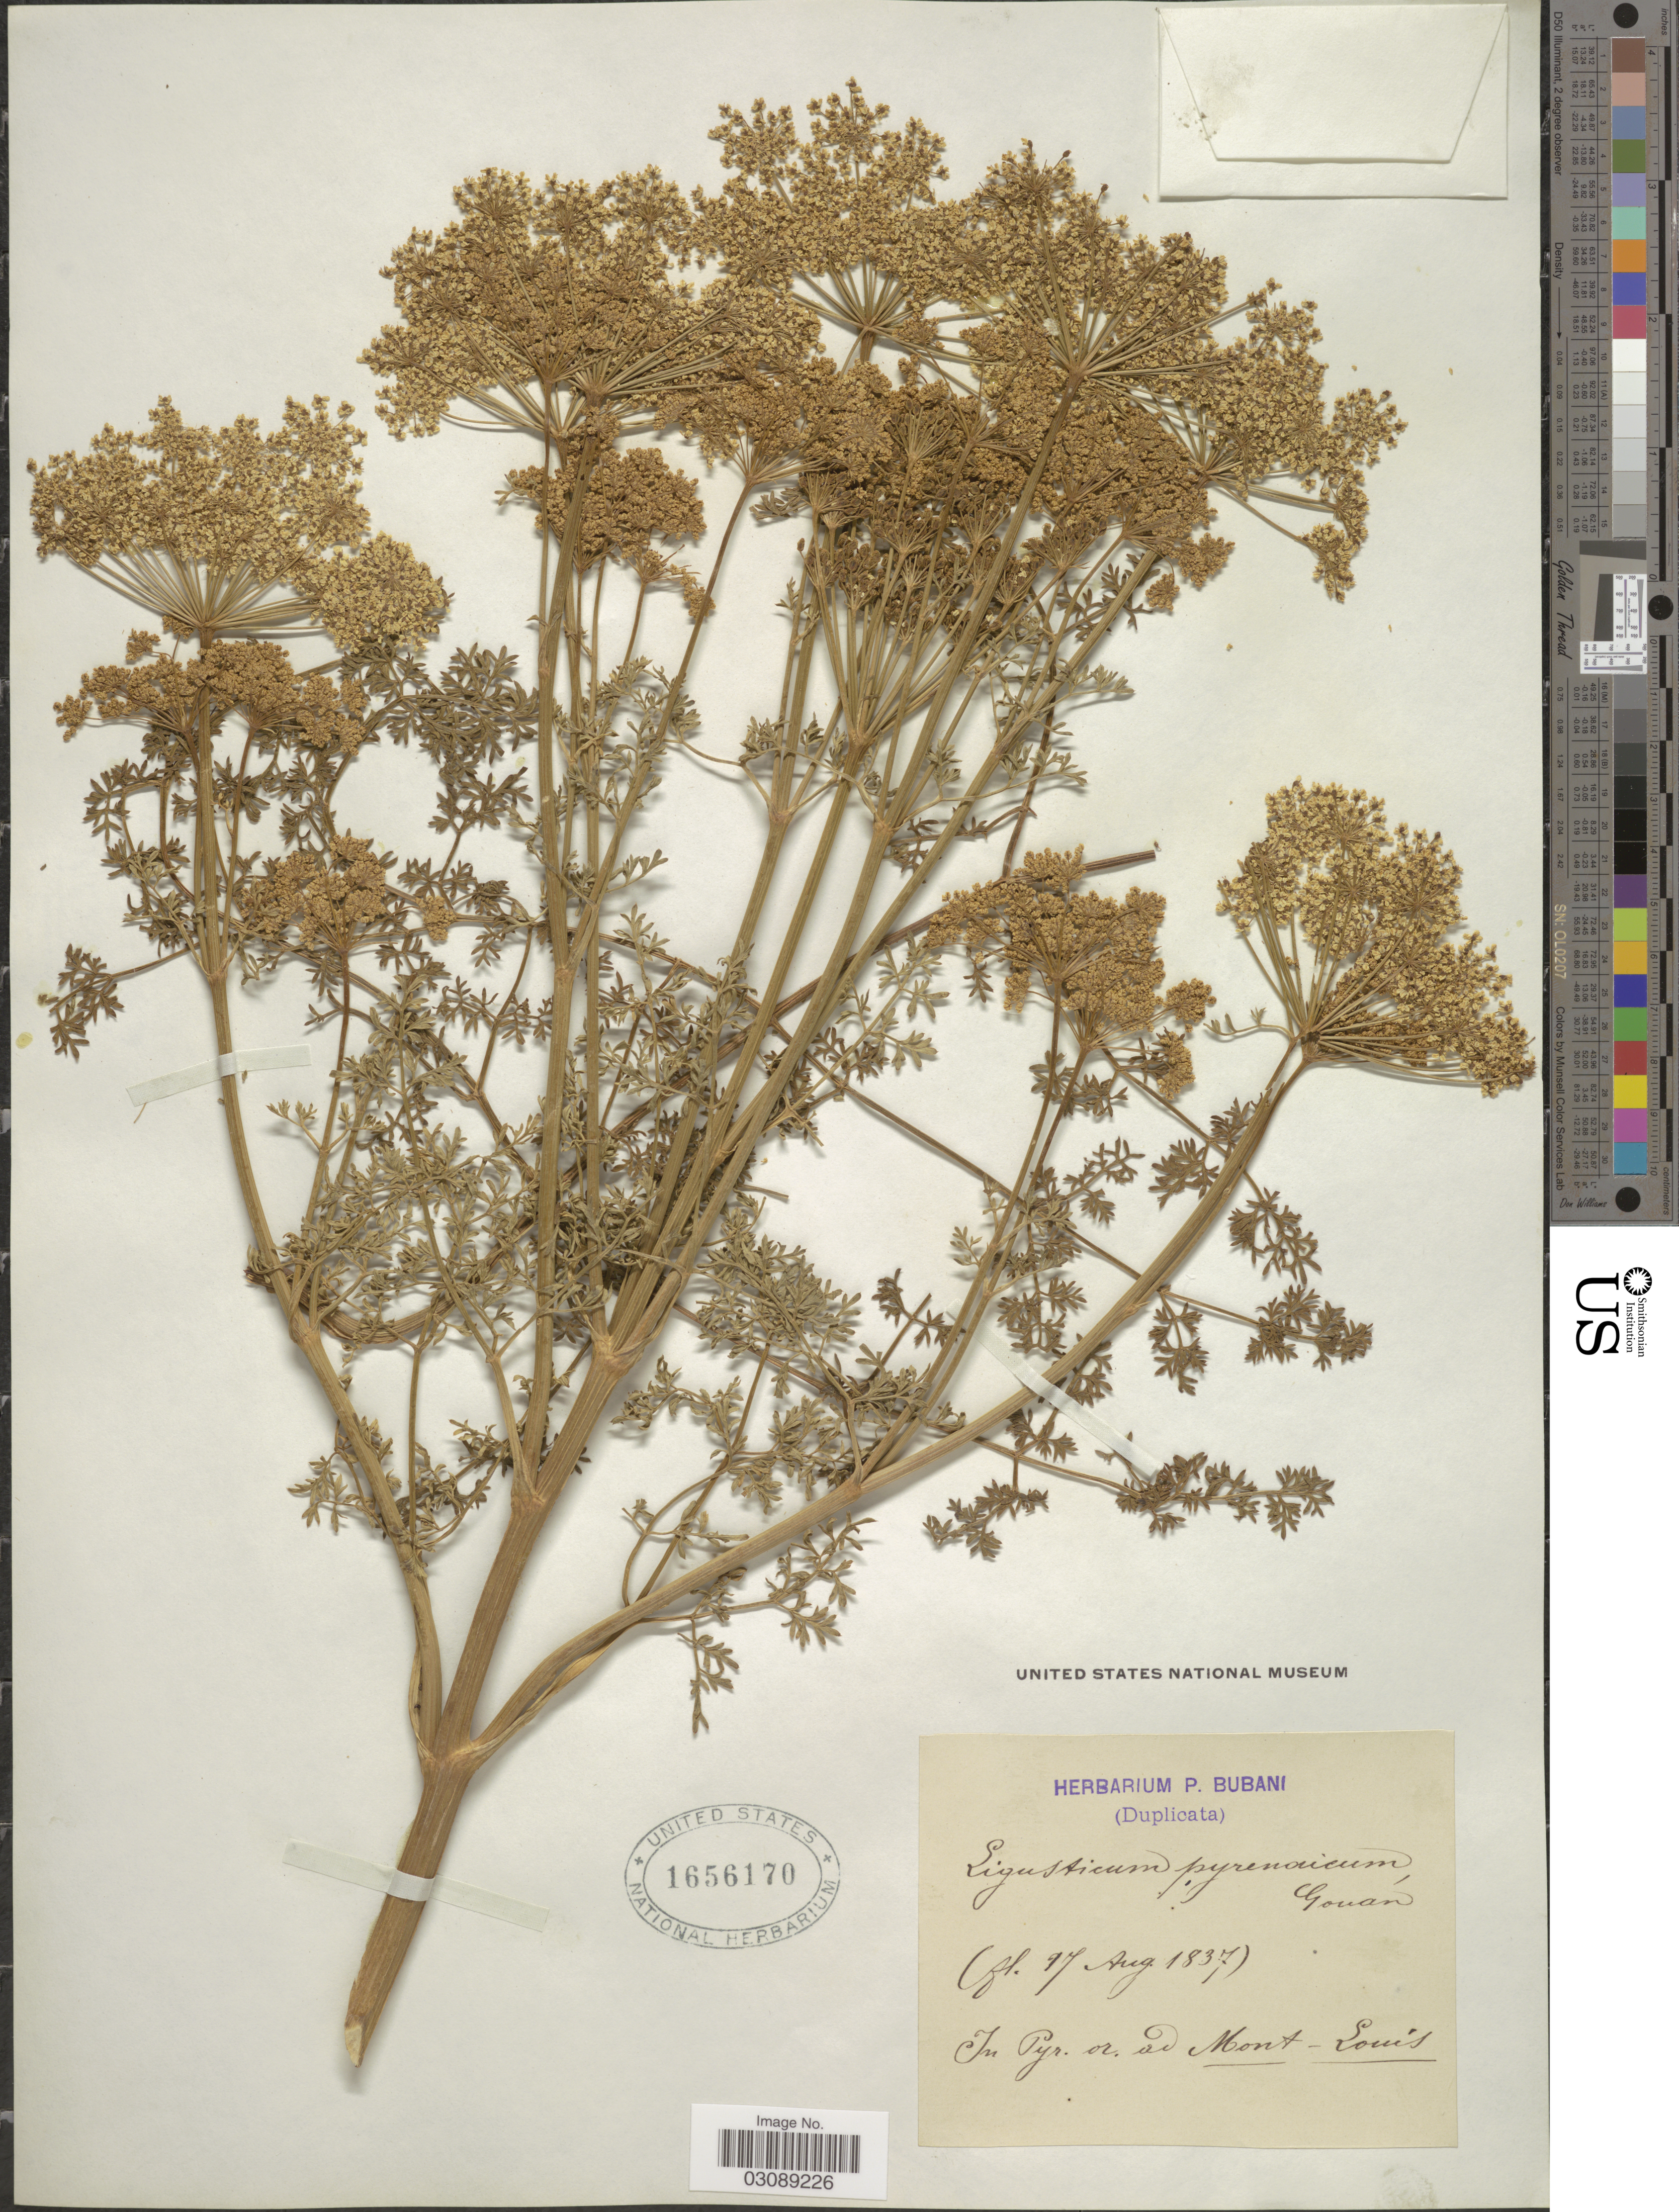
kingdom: Plantae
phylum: Tracheophyta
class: Magnoliopsida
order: Apiales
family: Apiaceae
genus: Ligusticum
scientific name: Ligusticum pyrenaicum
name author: Gouan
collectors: P. Bubani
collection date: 1837-08-17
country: France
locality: In Pyr. or. ad Mont-Louis.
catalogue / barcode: US 1656170